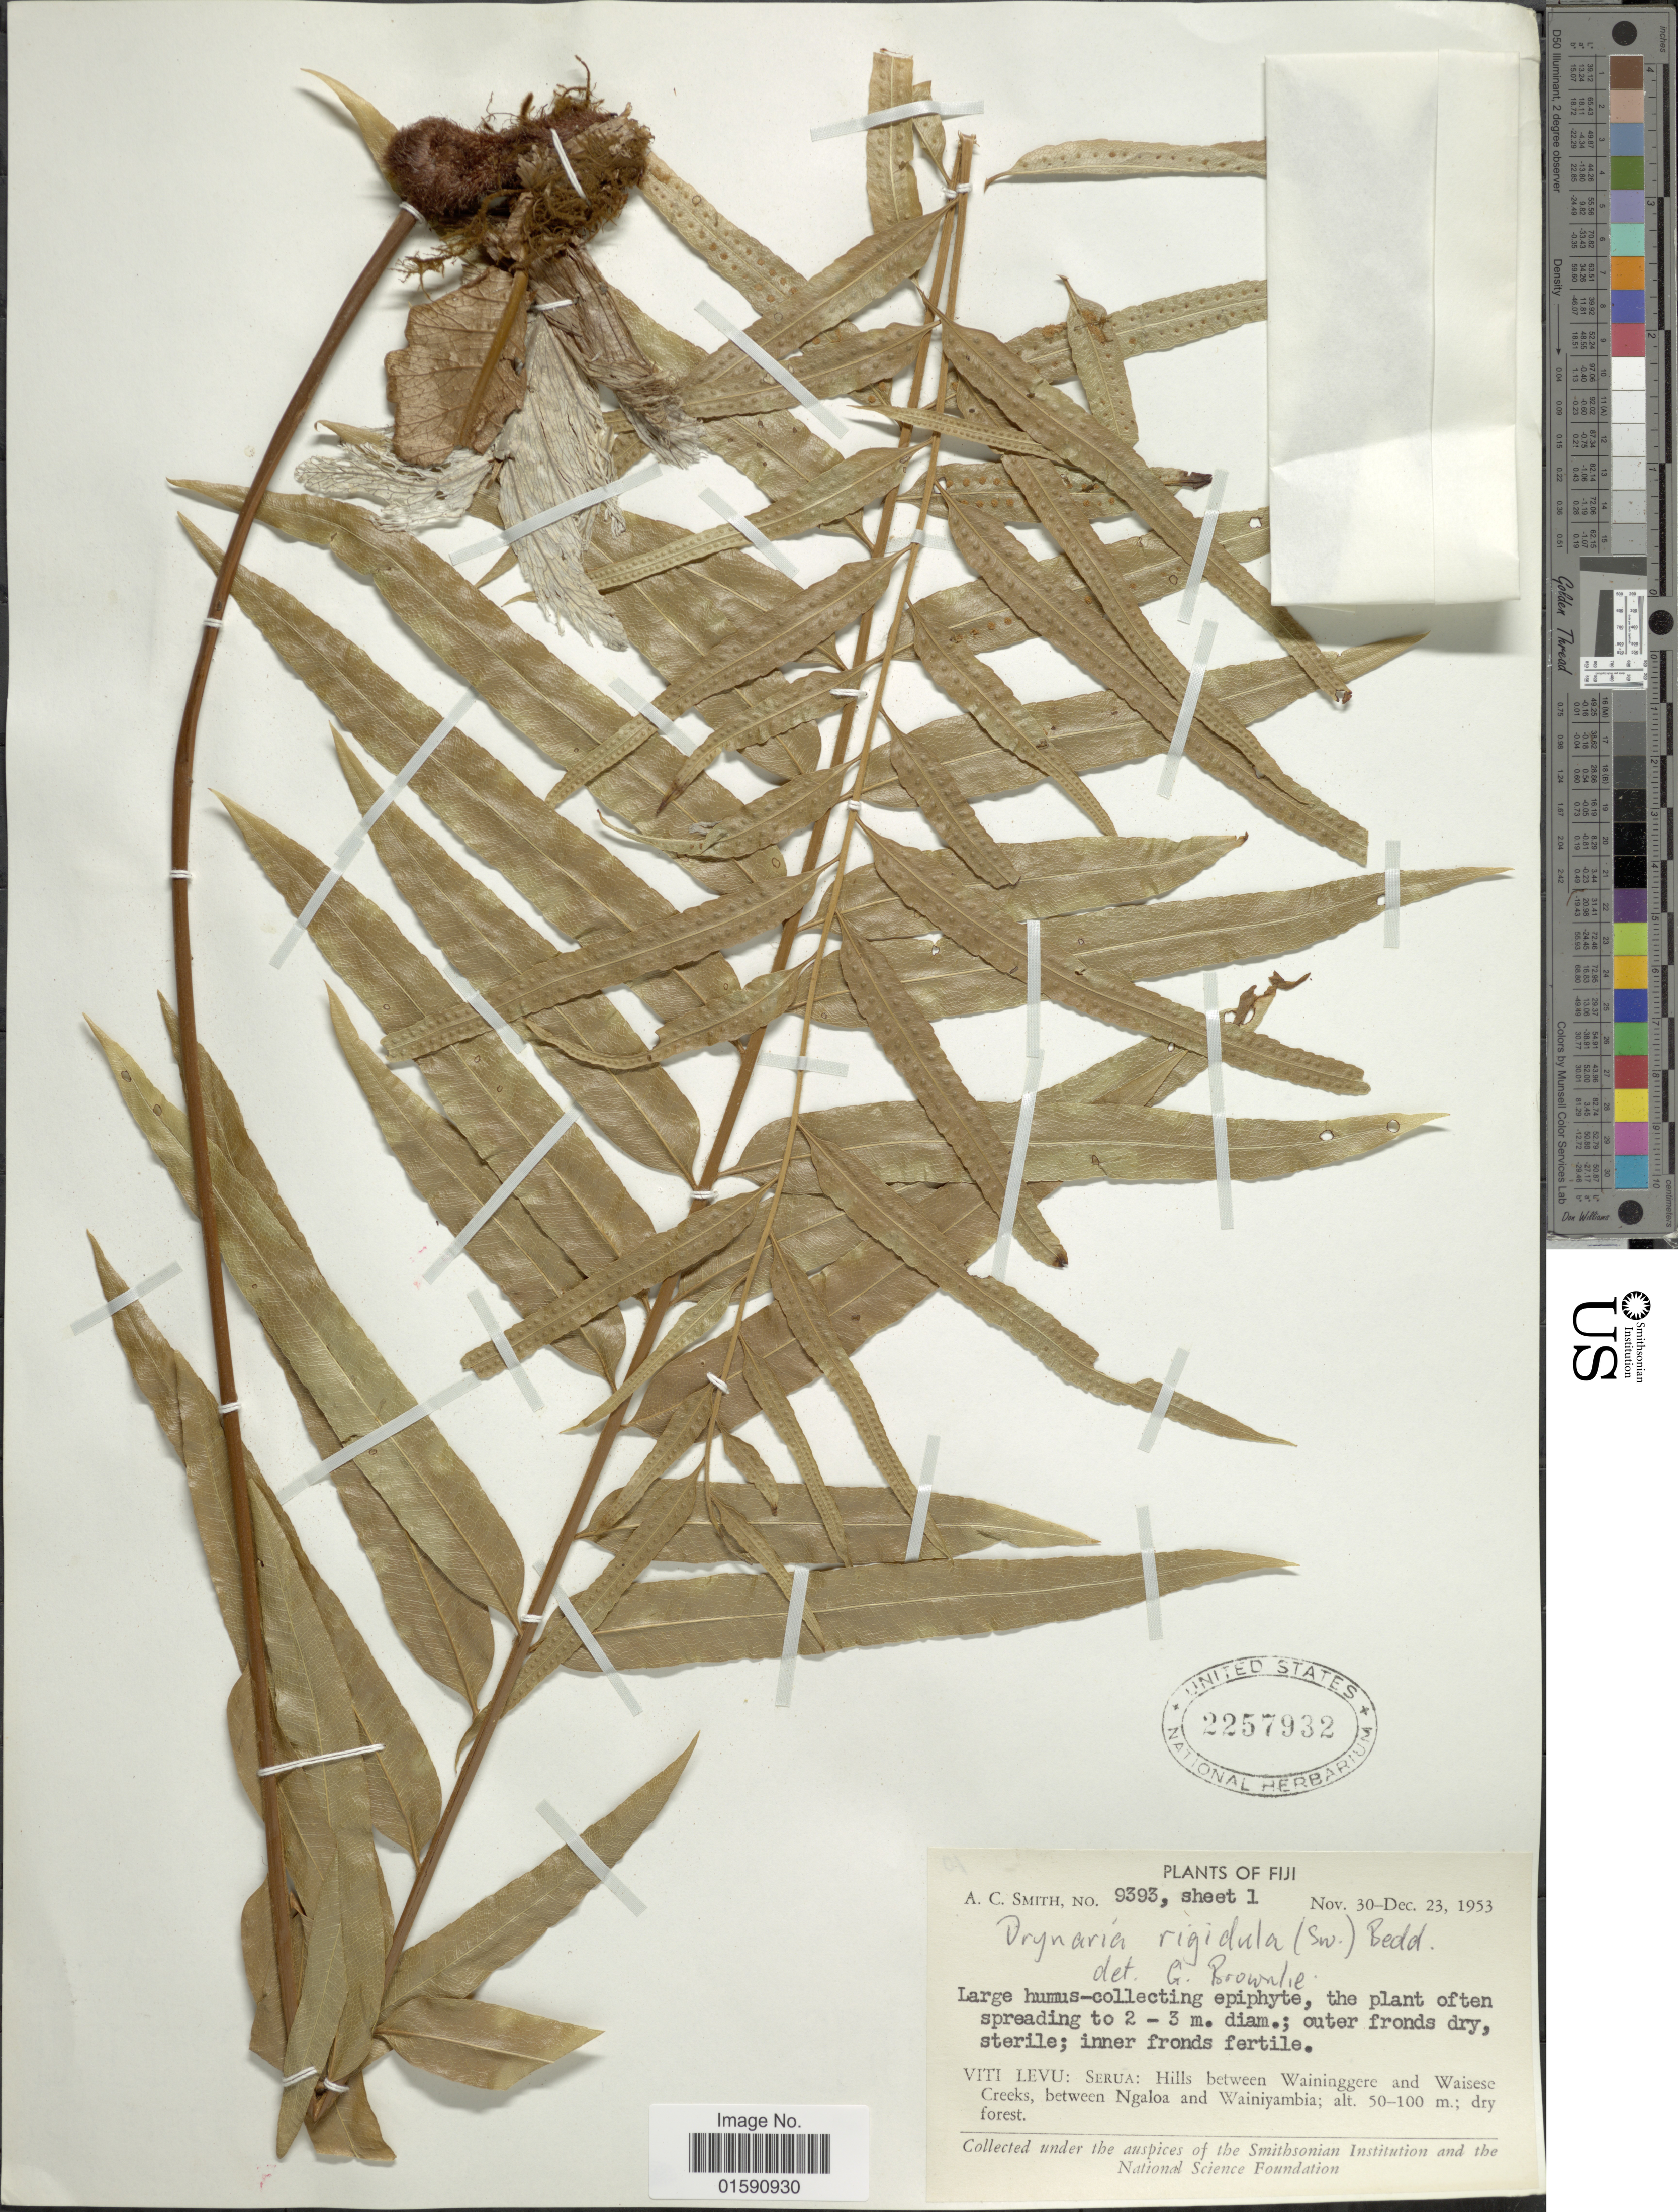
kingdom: Plantae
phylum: Tracheophyta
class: Polypodiopsida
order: Polypodiales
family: Polypodiaceae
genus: Drynaria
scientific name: Drynaria rigidula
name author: (Sw.) Bedd.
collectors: A. C. Smith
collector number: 9393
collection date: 1953-11-30/1953-12-23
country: Fiji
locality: Viti Levu: Serua: Hills between Waininggere and Waisese Creeks, between Ngalia and Wainiyambia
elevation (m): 50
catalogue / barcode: US 2257932